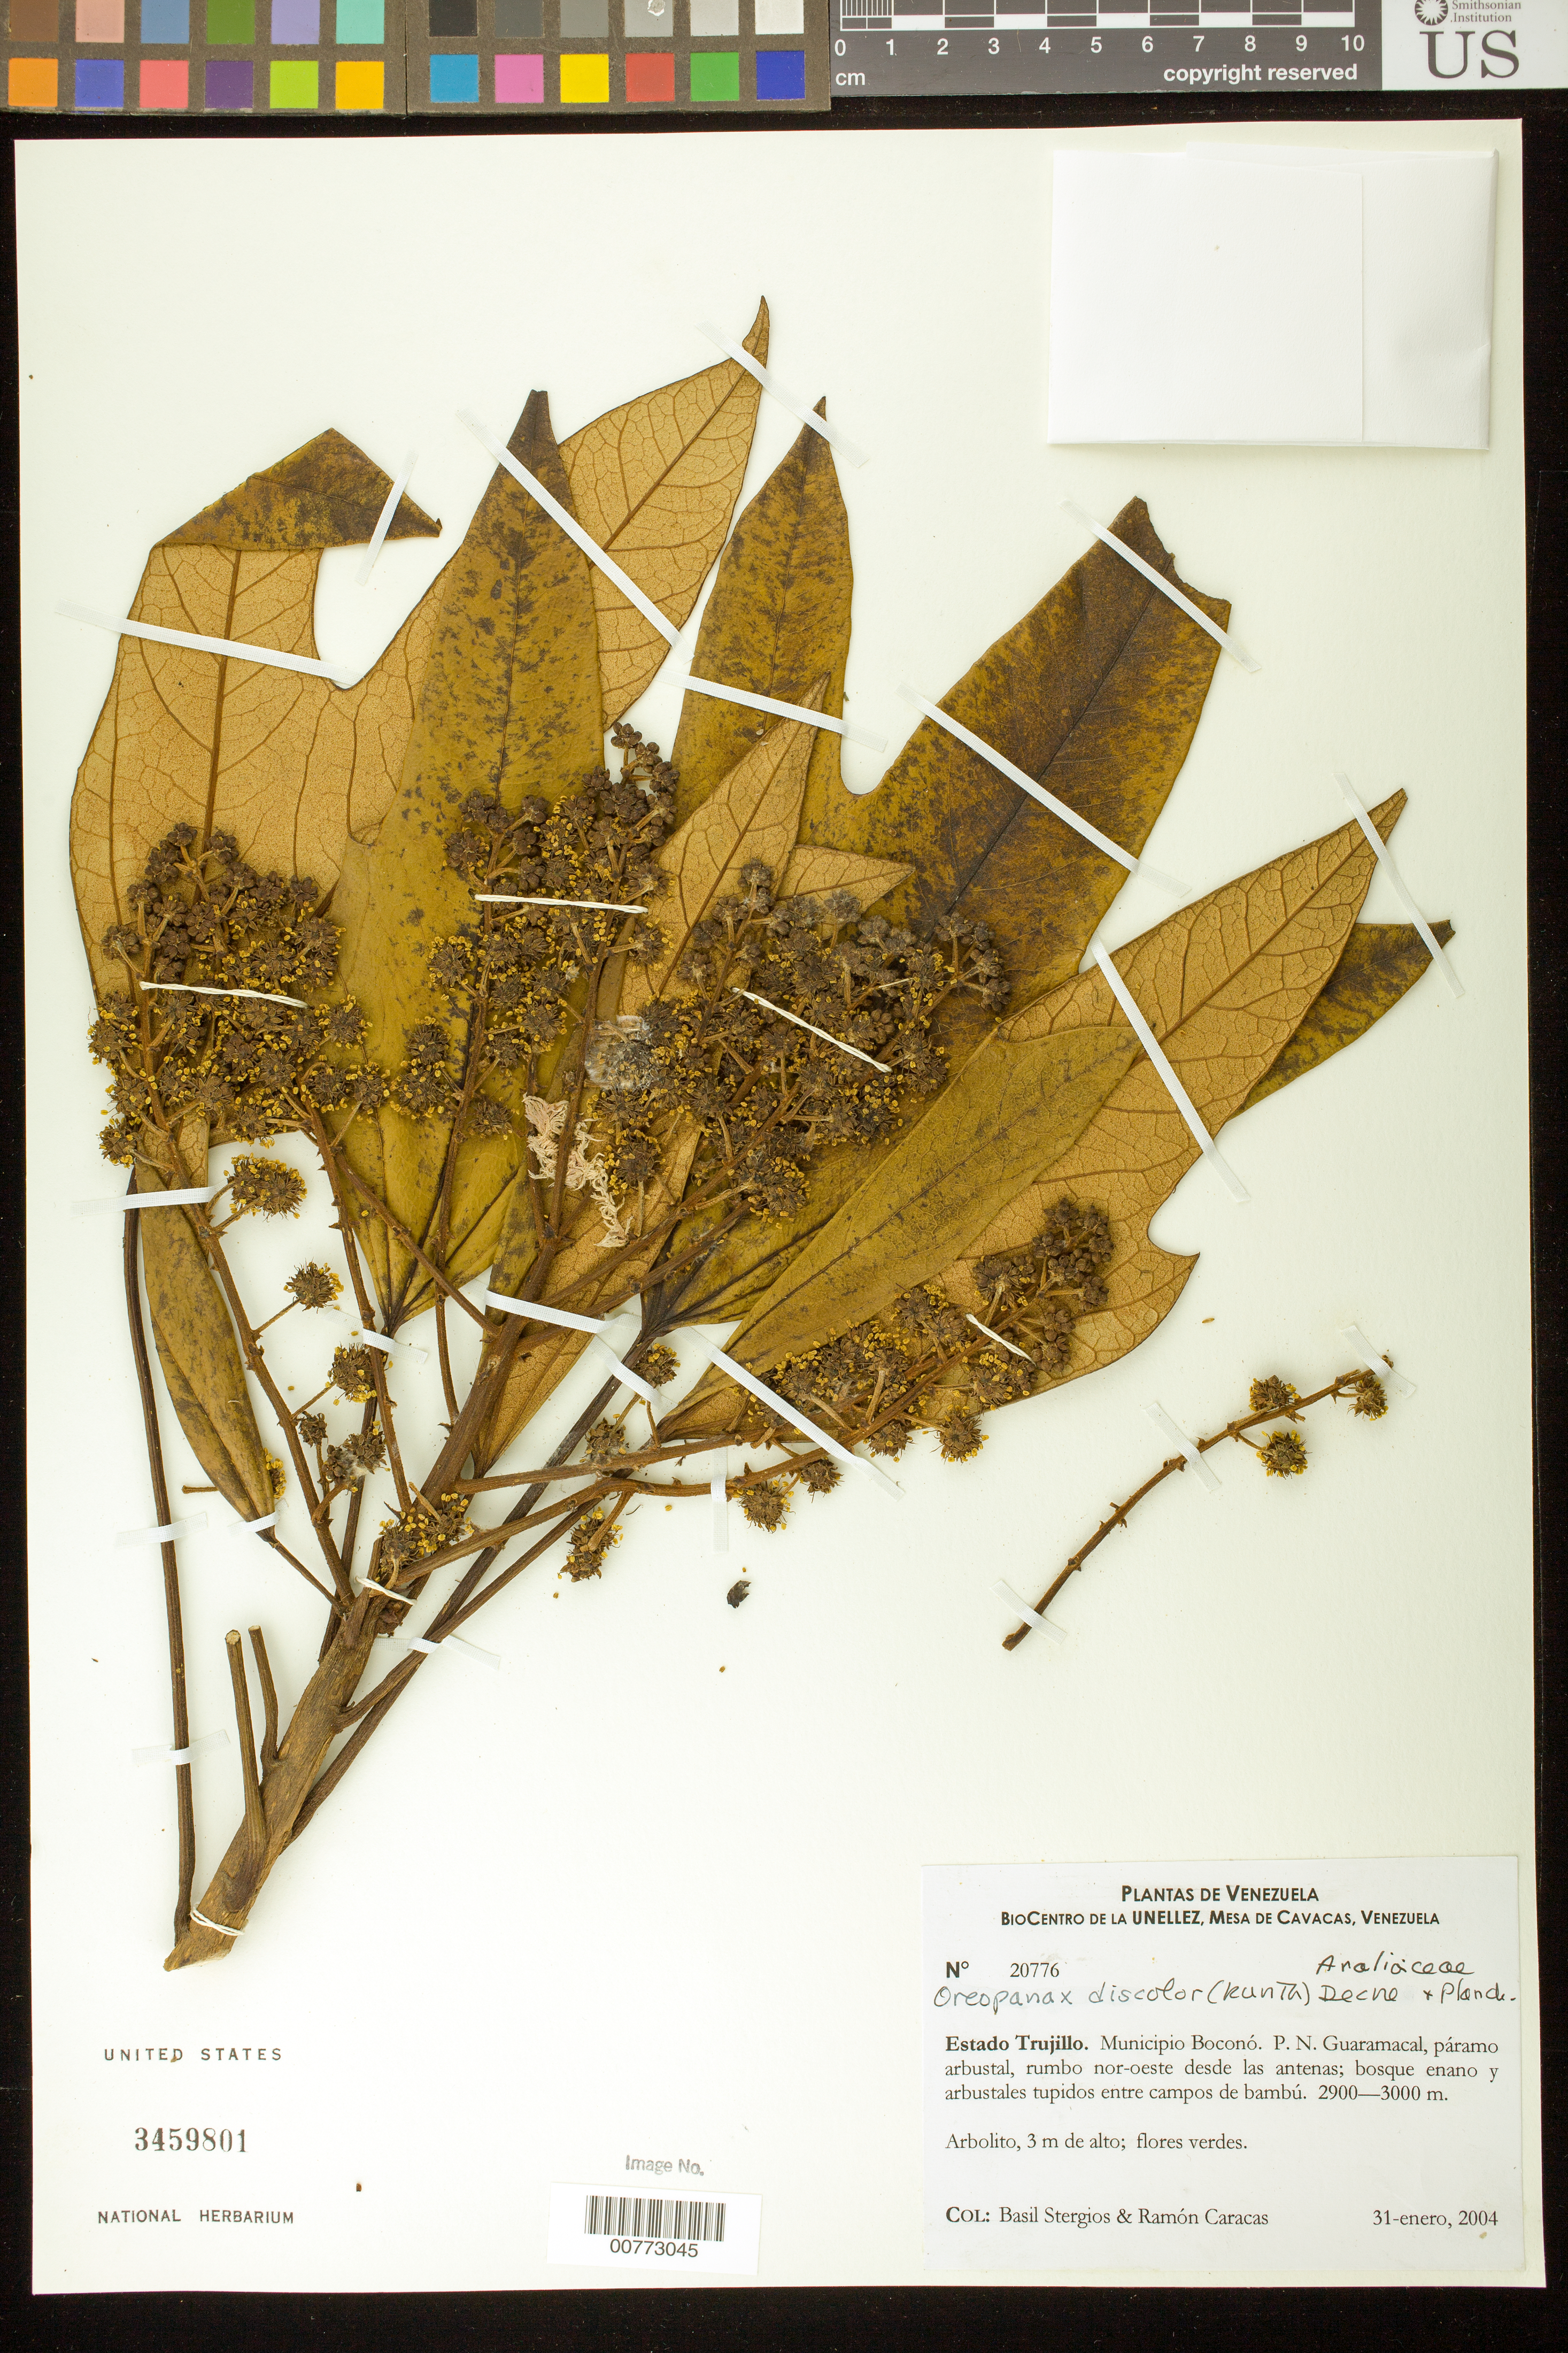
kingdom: Plantae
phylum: Tracheophyta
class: Magnoliopsida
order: Apiales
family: Araliaceae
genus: Oreopanax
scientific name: Oreopanax discolor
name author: (Kunth) Decne. & Planch.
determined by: Stergios, B. G.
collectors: B. G. Stergios & R. Caracas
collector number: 20776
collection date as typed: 31 Jan 2004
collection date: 2004-01-31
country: Venezuela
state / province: Trujillo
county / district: Boconó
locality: Parque Nacional Guaramacal, rumbo NE desde las antenas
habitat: Páramo arbustal.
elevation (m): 2900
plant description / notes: PORT, US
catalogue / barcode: US 3459801